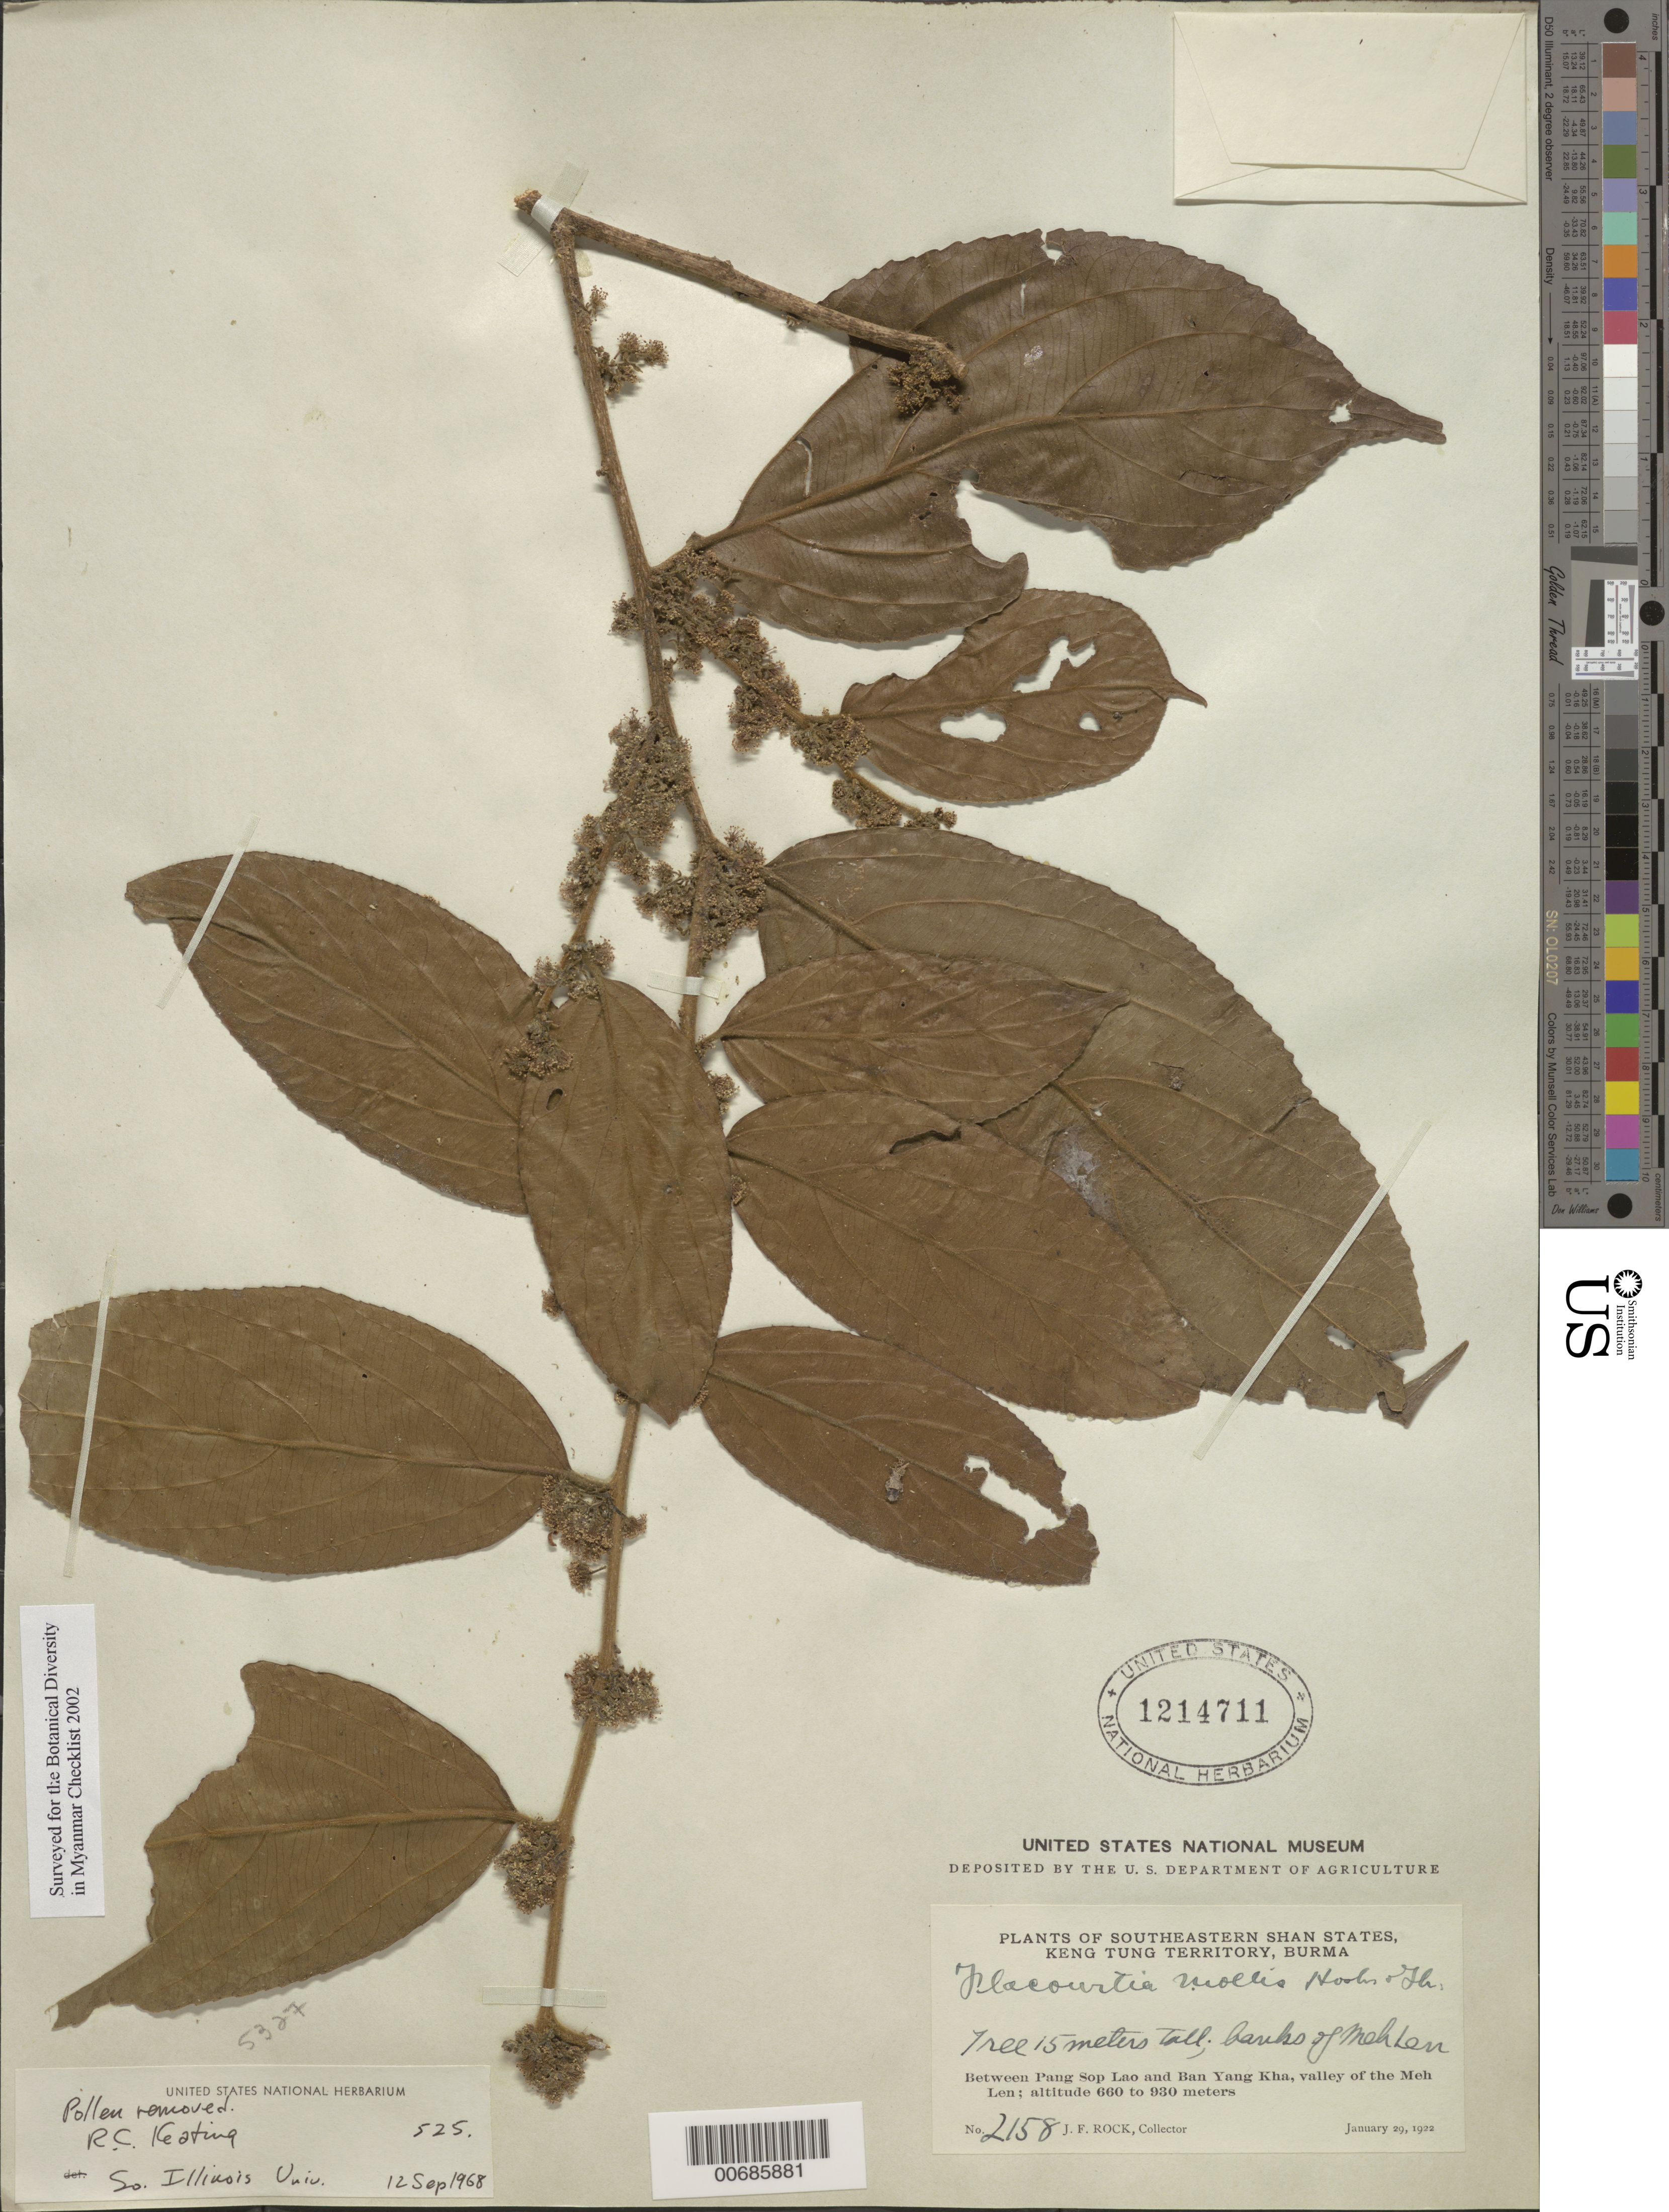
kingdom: Plantae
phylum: Tracheophyta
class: Magnoliopsida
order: Malpighiales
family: Salicaceae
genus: Flacourtia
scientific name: Flacourtia mollis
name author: Hook.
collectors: J. F. Rock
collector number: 2158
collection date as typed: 29 Jan 1922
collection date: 1922-01-29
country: Myanmar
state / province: Shan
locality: Southeastern Shan States, Keng Tung Terr., betw. Pang Sop Lao and Ban Yang Kha, valley of the Meh Len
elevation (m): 660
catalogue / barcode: US 1214711